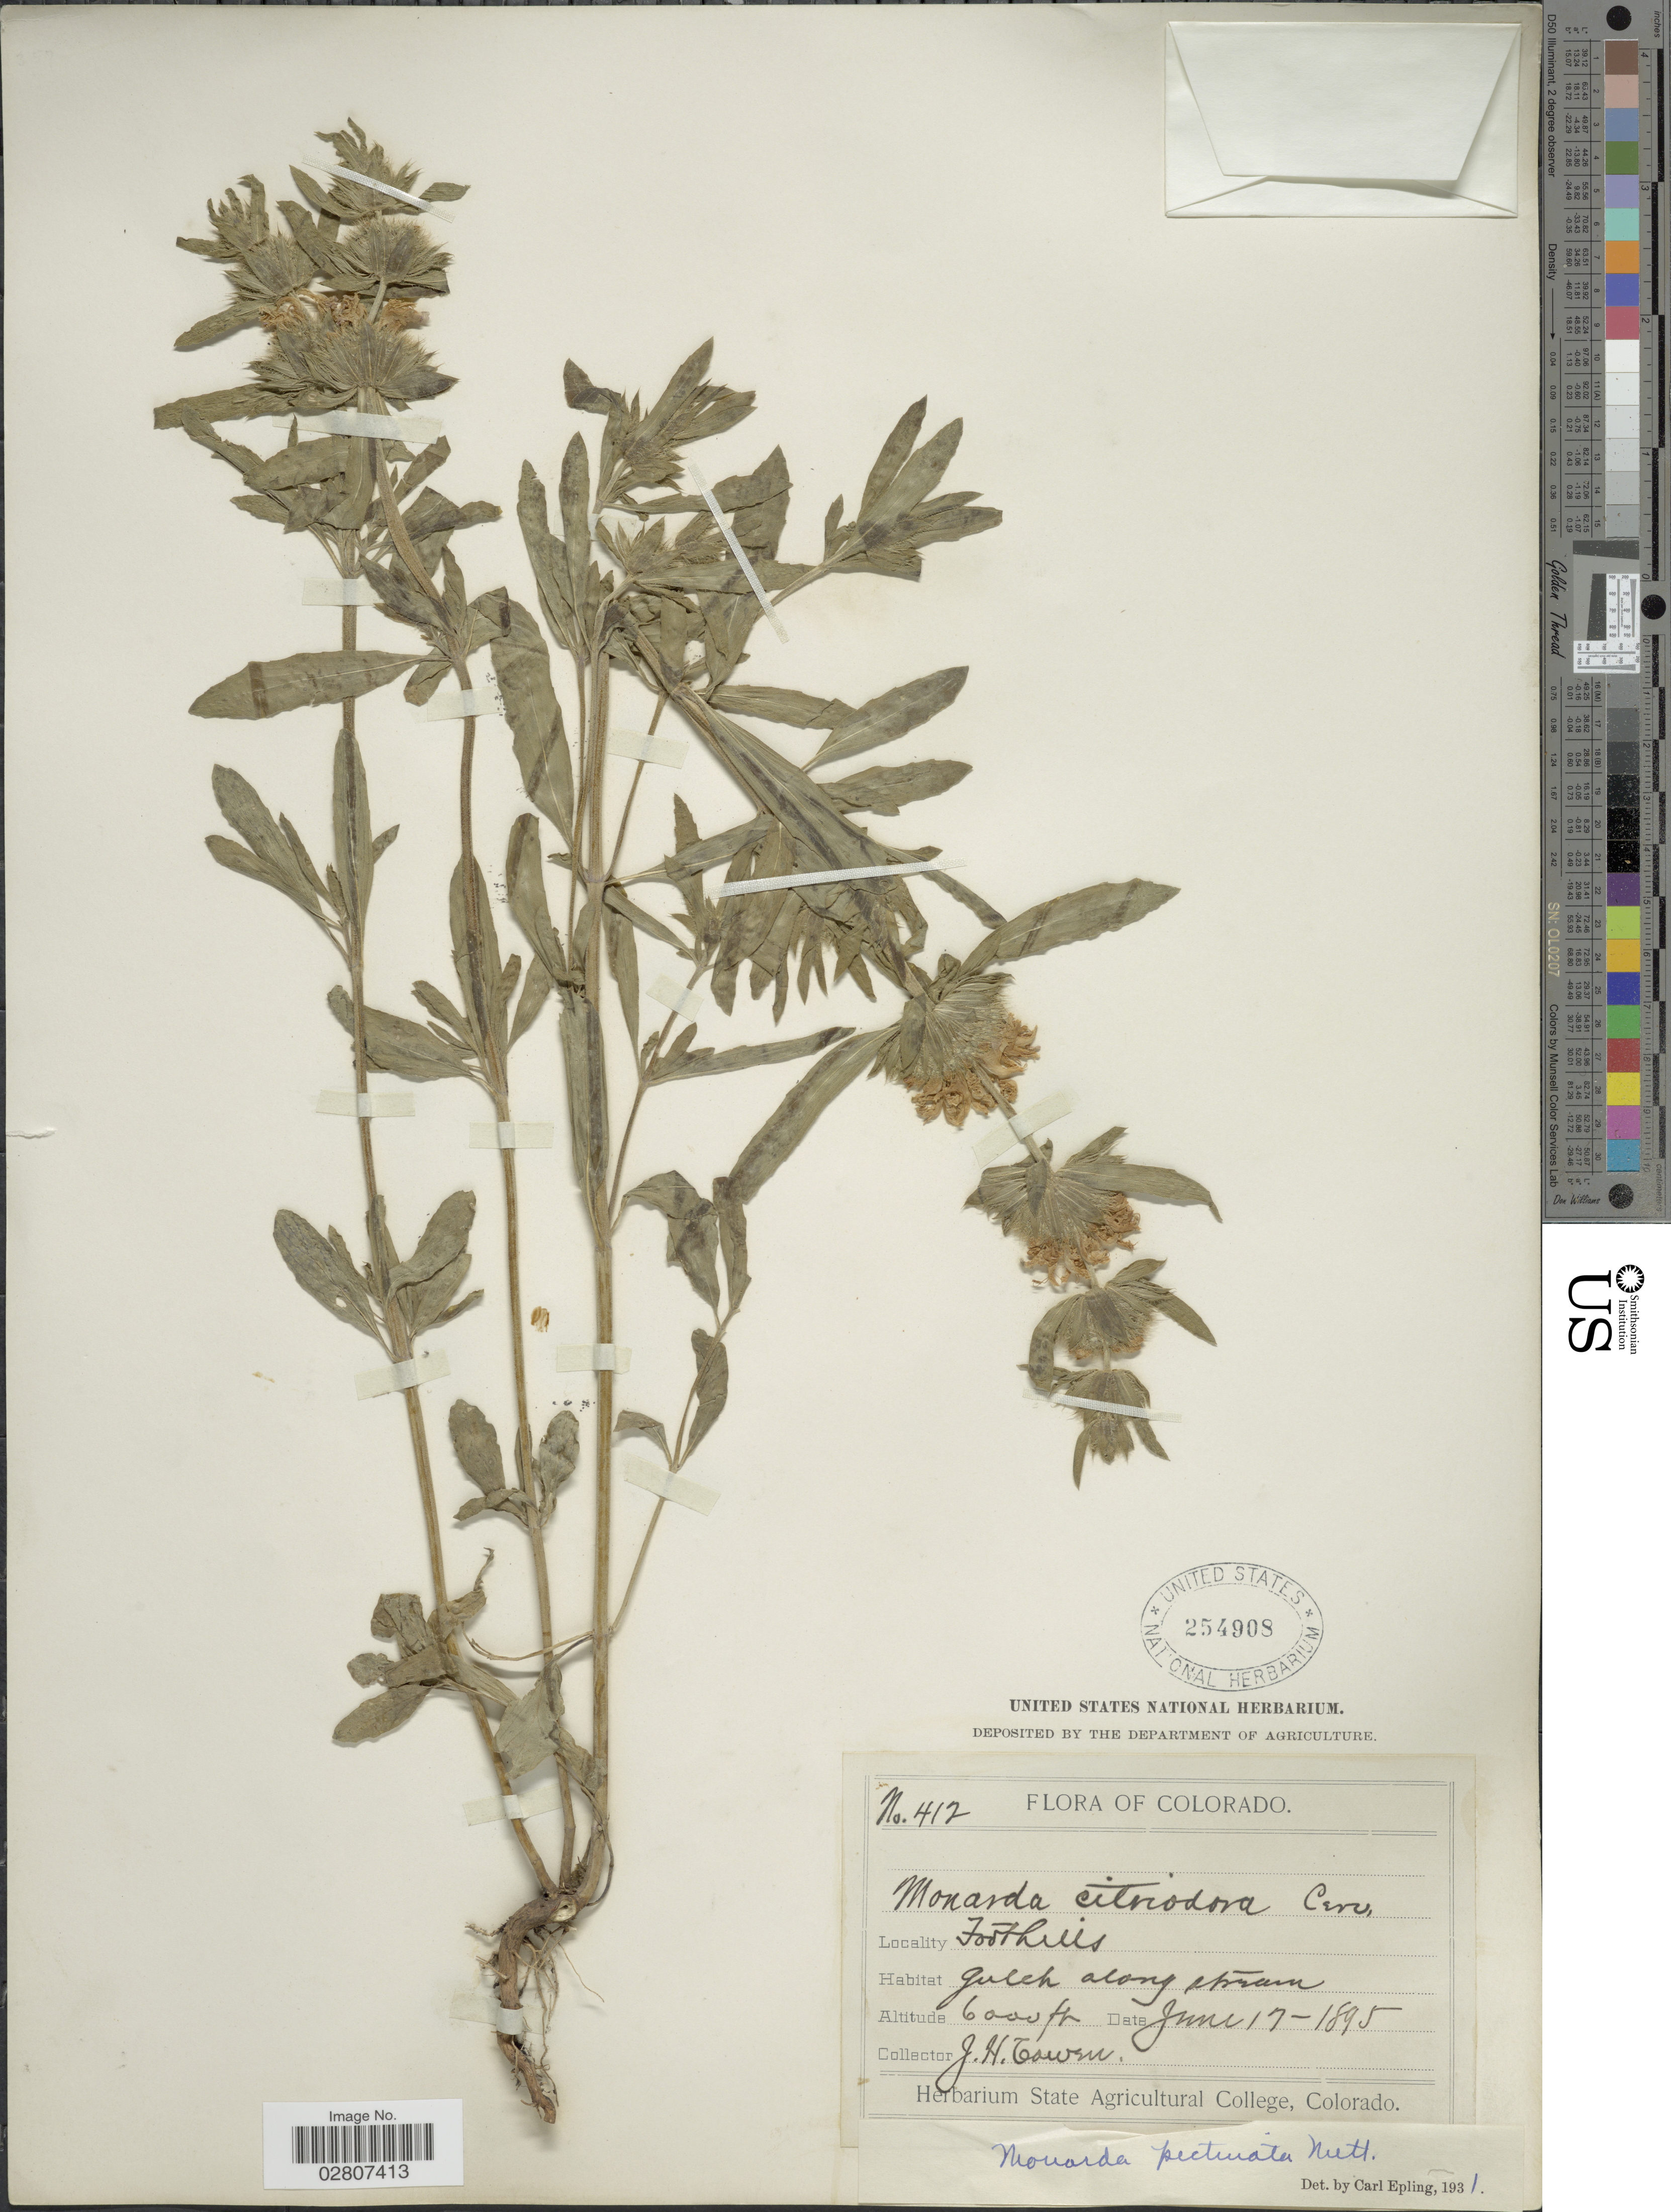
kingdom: Plantae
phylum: Tracheophyta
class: Magnoliopsida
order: Lamiales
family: Lamiaceae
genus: Monarda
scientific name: Monarda pectinata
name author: Nutt.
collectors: J. H. Cowen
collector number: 412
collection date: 1895-06-17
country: United States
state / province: Colorado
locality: Foothills. Gulch along stream.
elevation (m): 1829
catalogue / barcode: US 254908